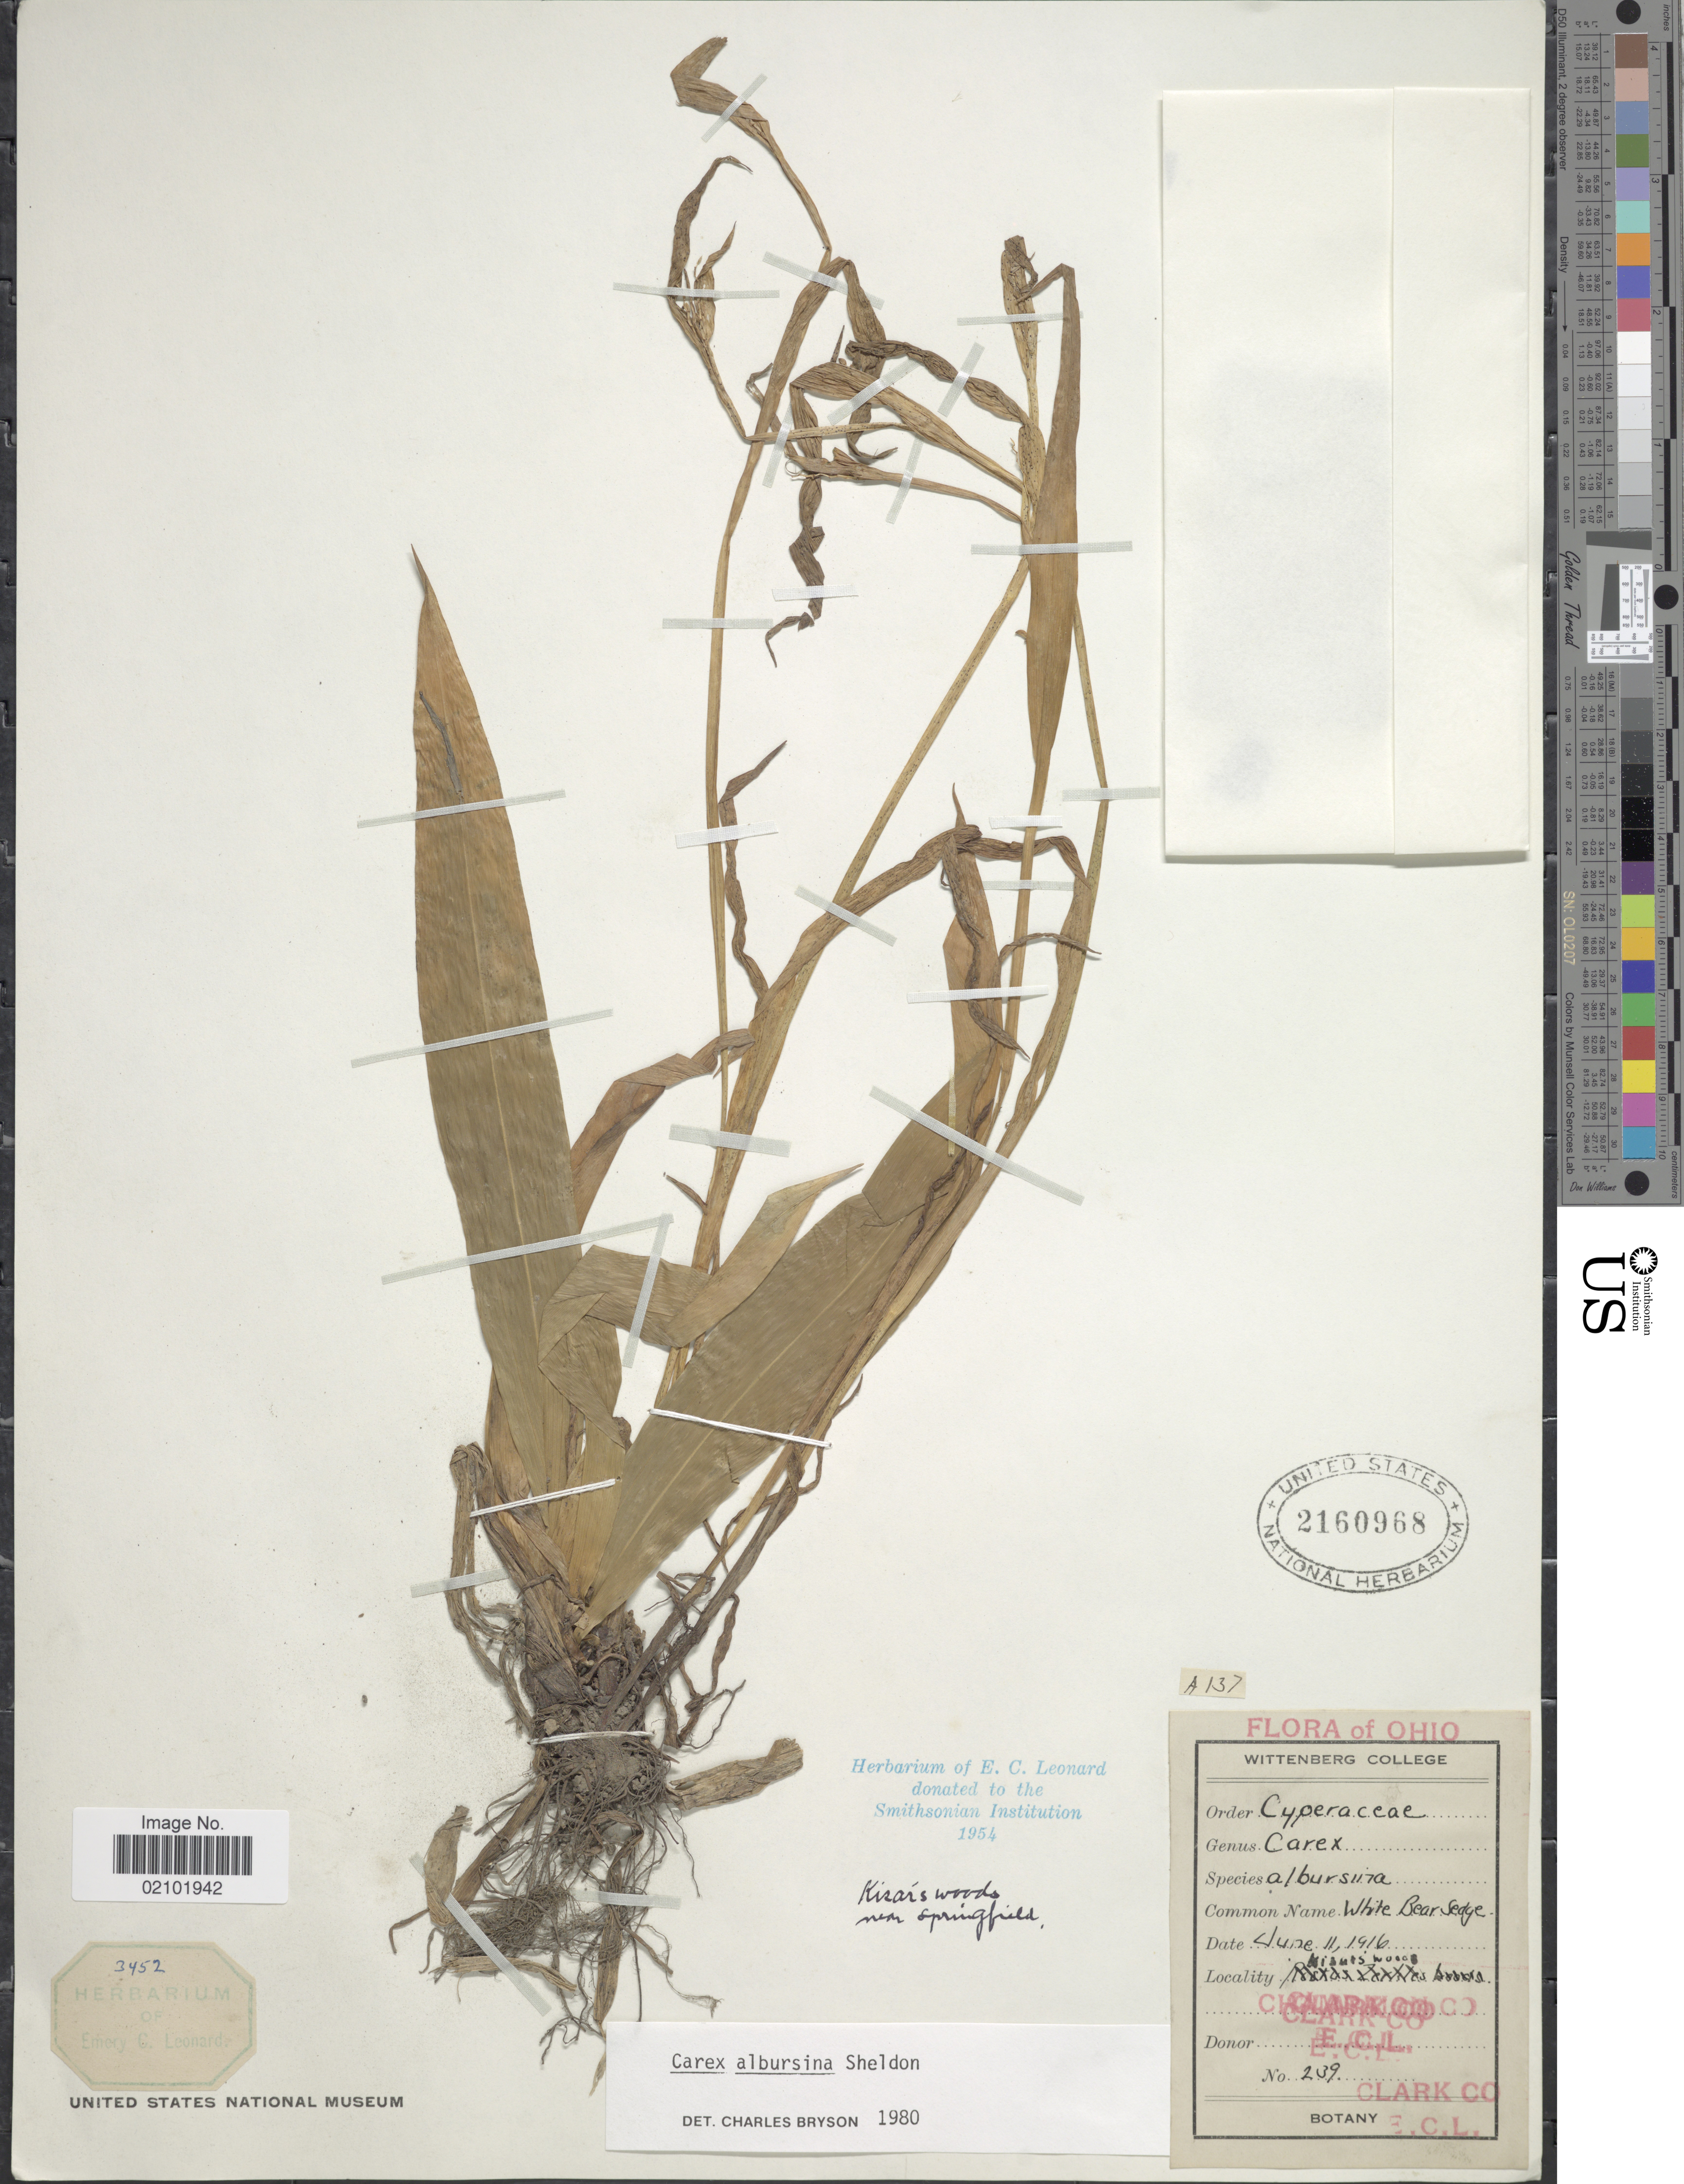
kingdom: Plantae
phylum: Tracheophyta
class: Liliopsida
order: Poales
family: Cyperaceae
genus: Carex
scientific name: Carex albursina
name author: E. Sheld.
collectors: E. C. Leonard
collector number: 239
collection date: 1916-06-11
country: United States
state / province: Ohio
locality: Misuts' woods [interpreted] Clark Co.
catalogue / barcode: US 2160968